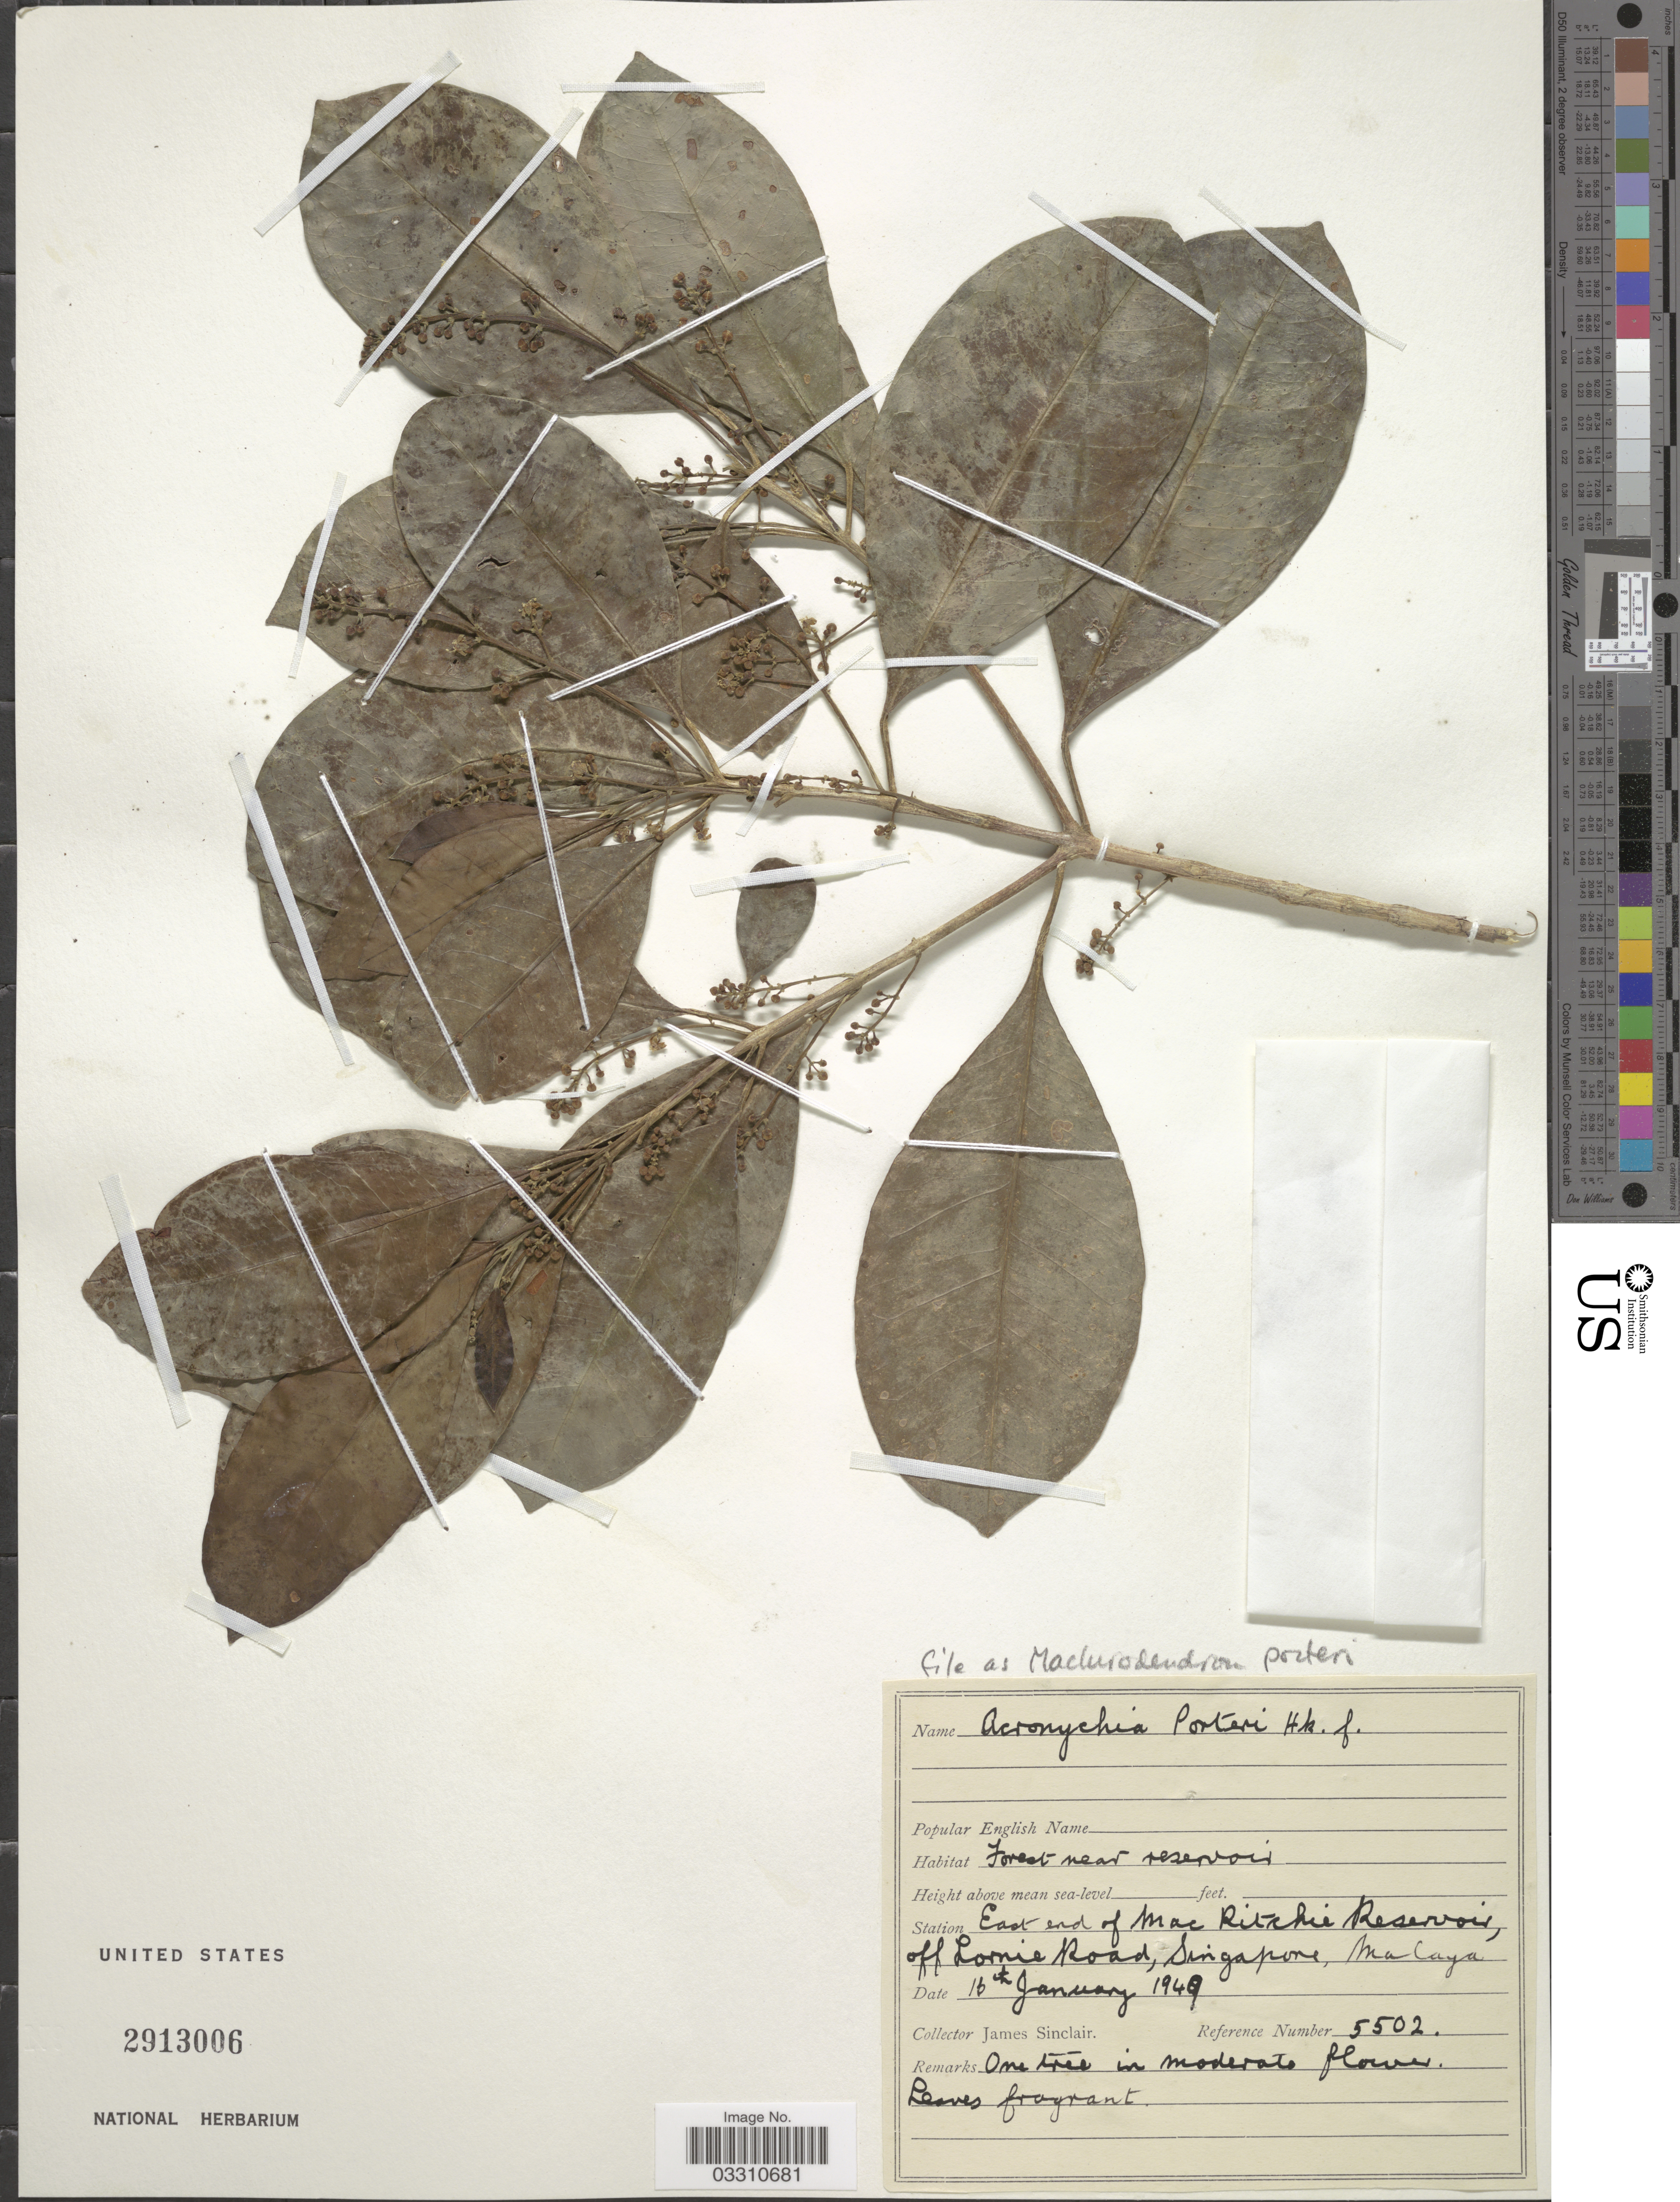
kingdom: Plantae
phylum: Tracheophyta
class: Magnoliopsida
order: Sapindales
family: Rutaceae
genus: Maclurodendron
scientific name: Maclurodendron porteri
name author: (Hook. f.) T.G. Hartley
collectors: J. Sinclair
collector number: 5502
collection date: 1949-01-16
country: Singapore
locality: East end of Mac Ritchie Reservoir, off Lomie Road, Malaya.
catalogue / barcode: US 2913006